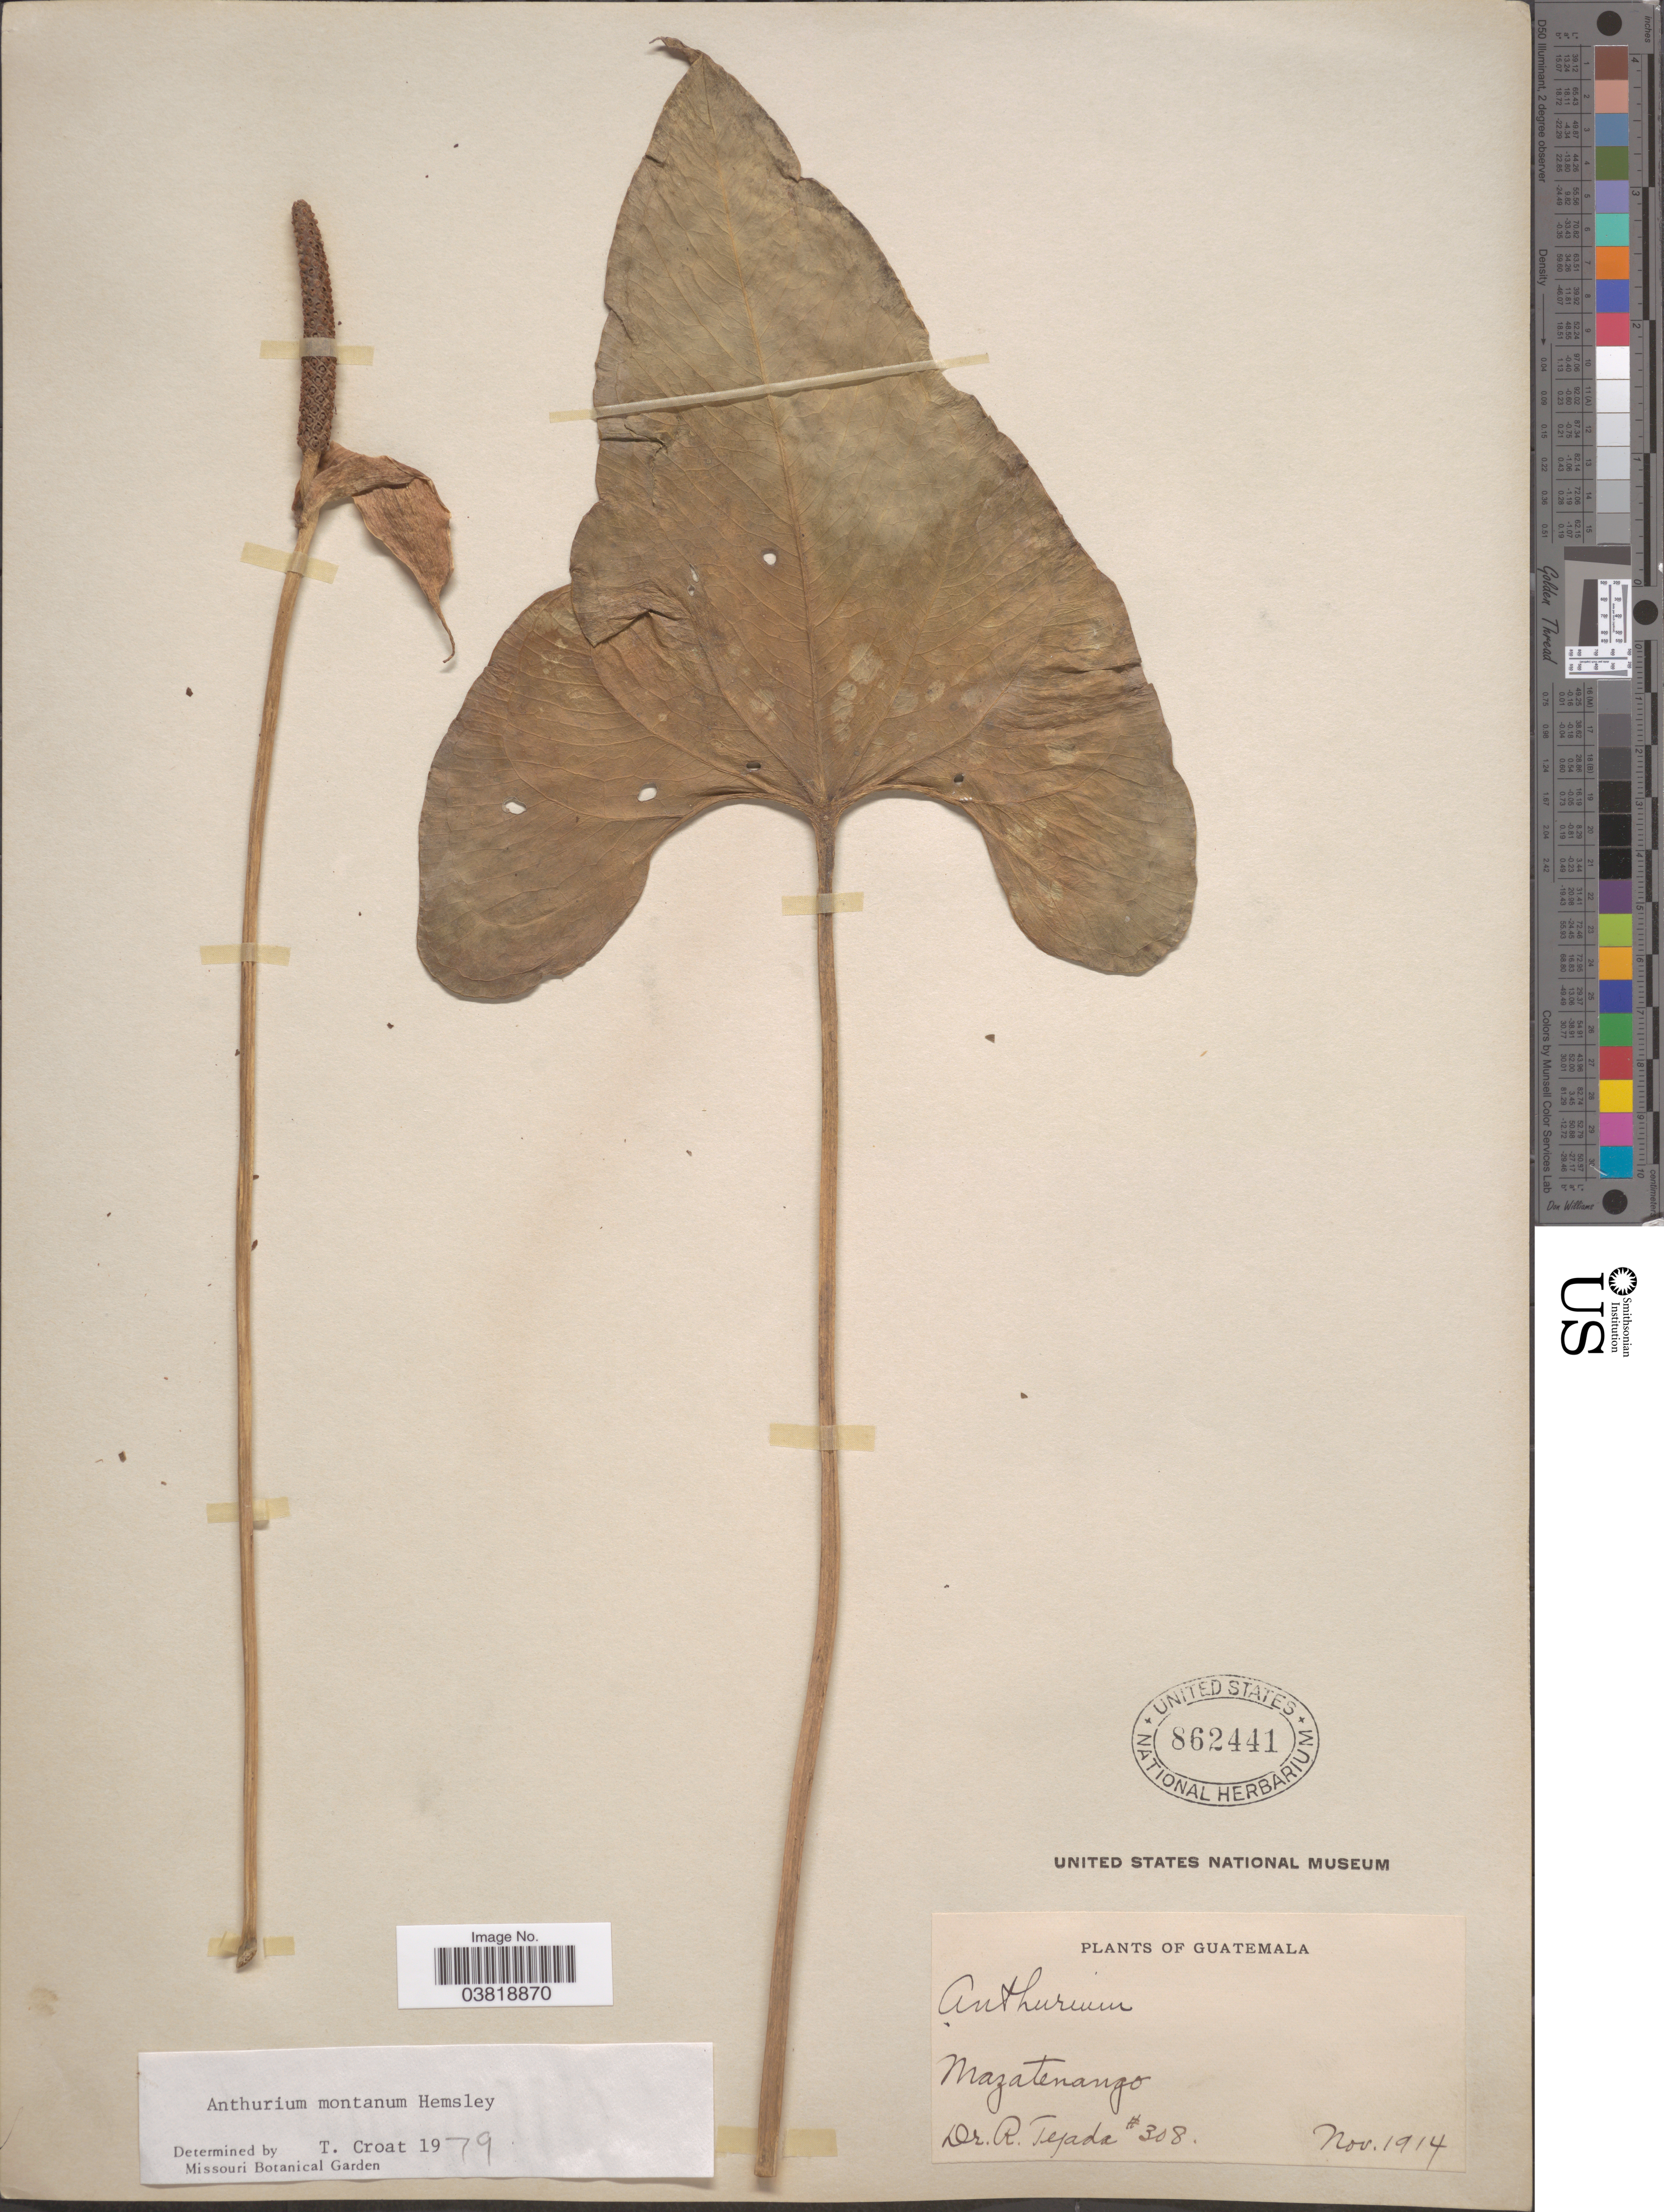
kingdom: Plantae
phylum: Tracheophyta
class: Liliopsida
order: Alismatales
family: Araceae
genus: Anthurium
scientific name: Anthurium montanum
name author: Hemsl.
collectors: R. Tejada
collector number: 308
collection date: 1914-11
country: Guatemala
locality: Mazatenango.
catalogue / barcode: US 862441